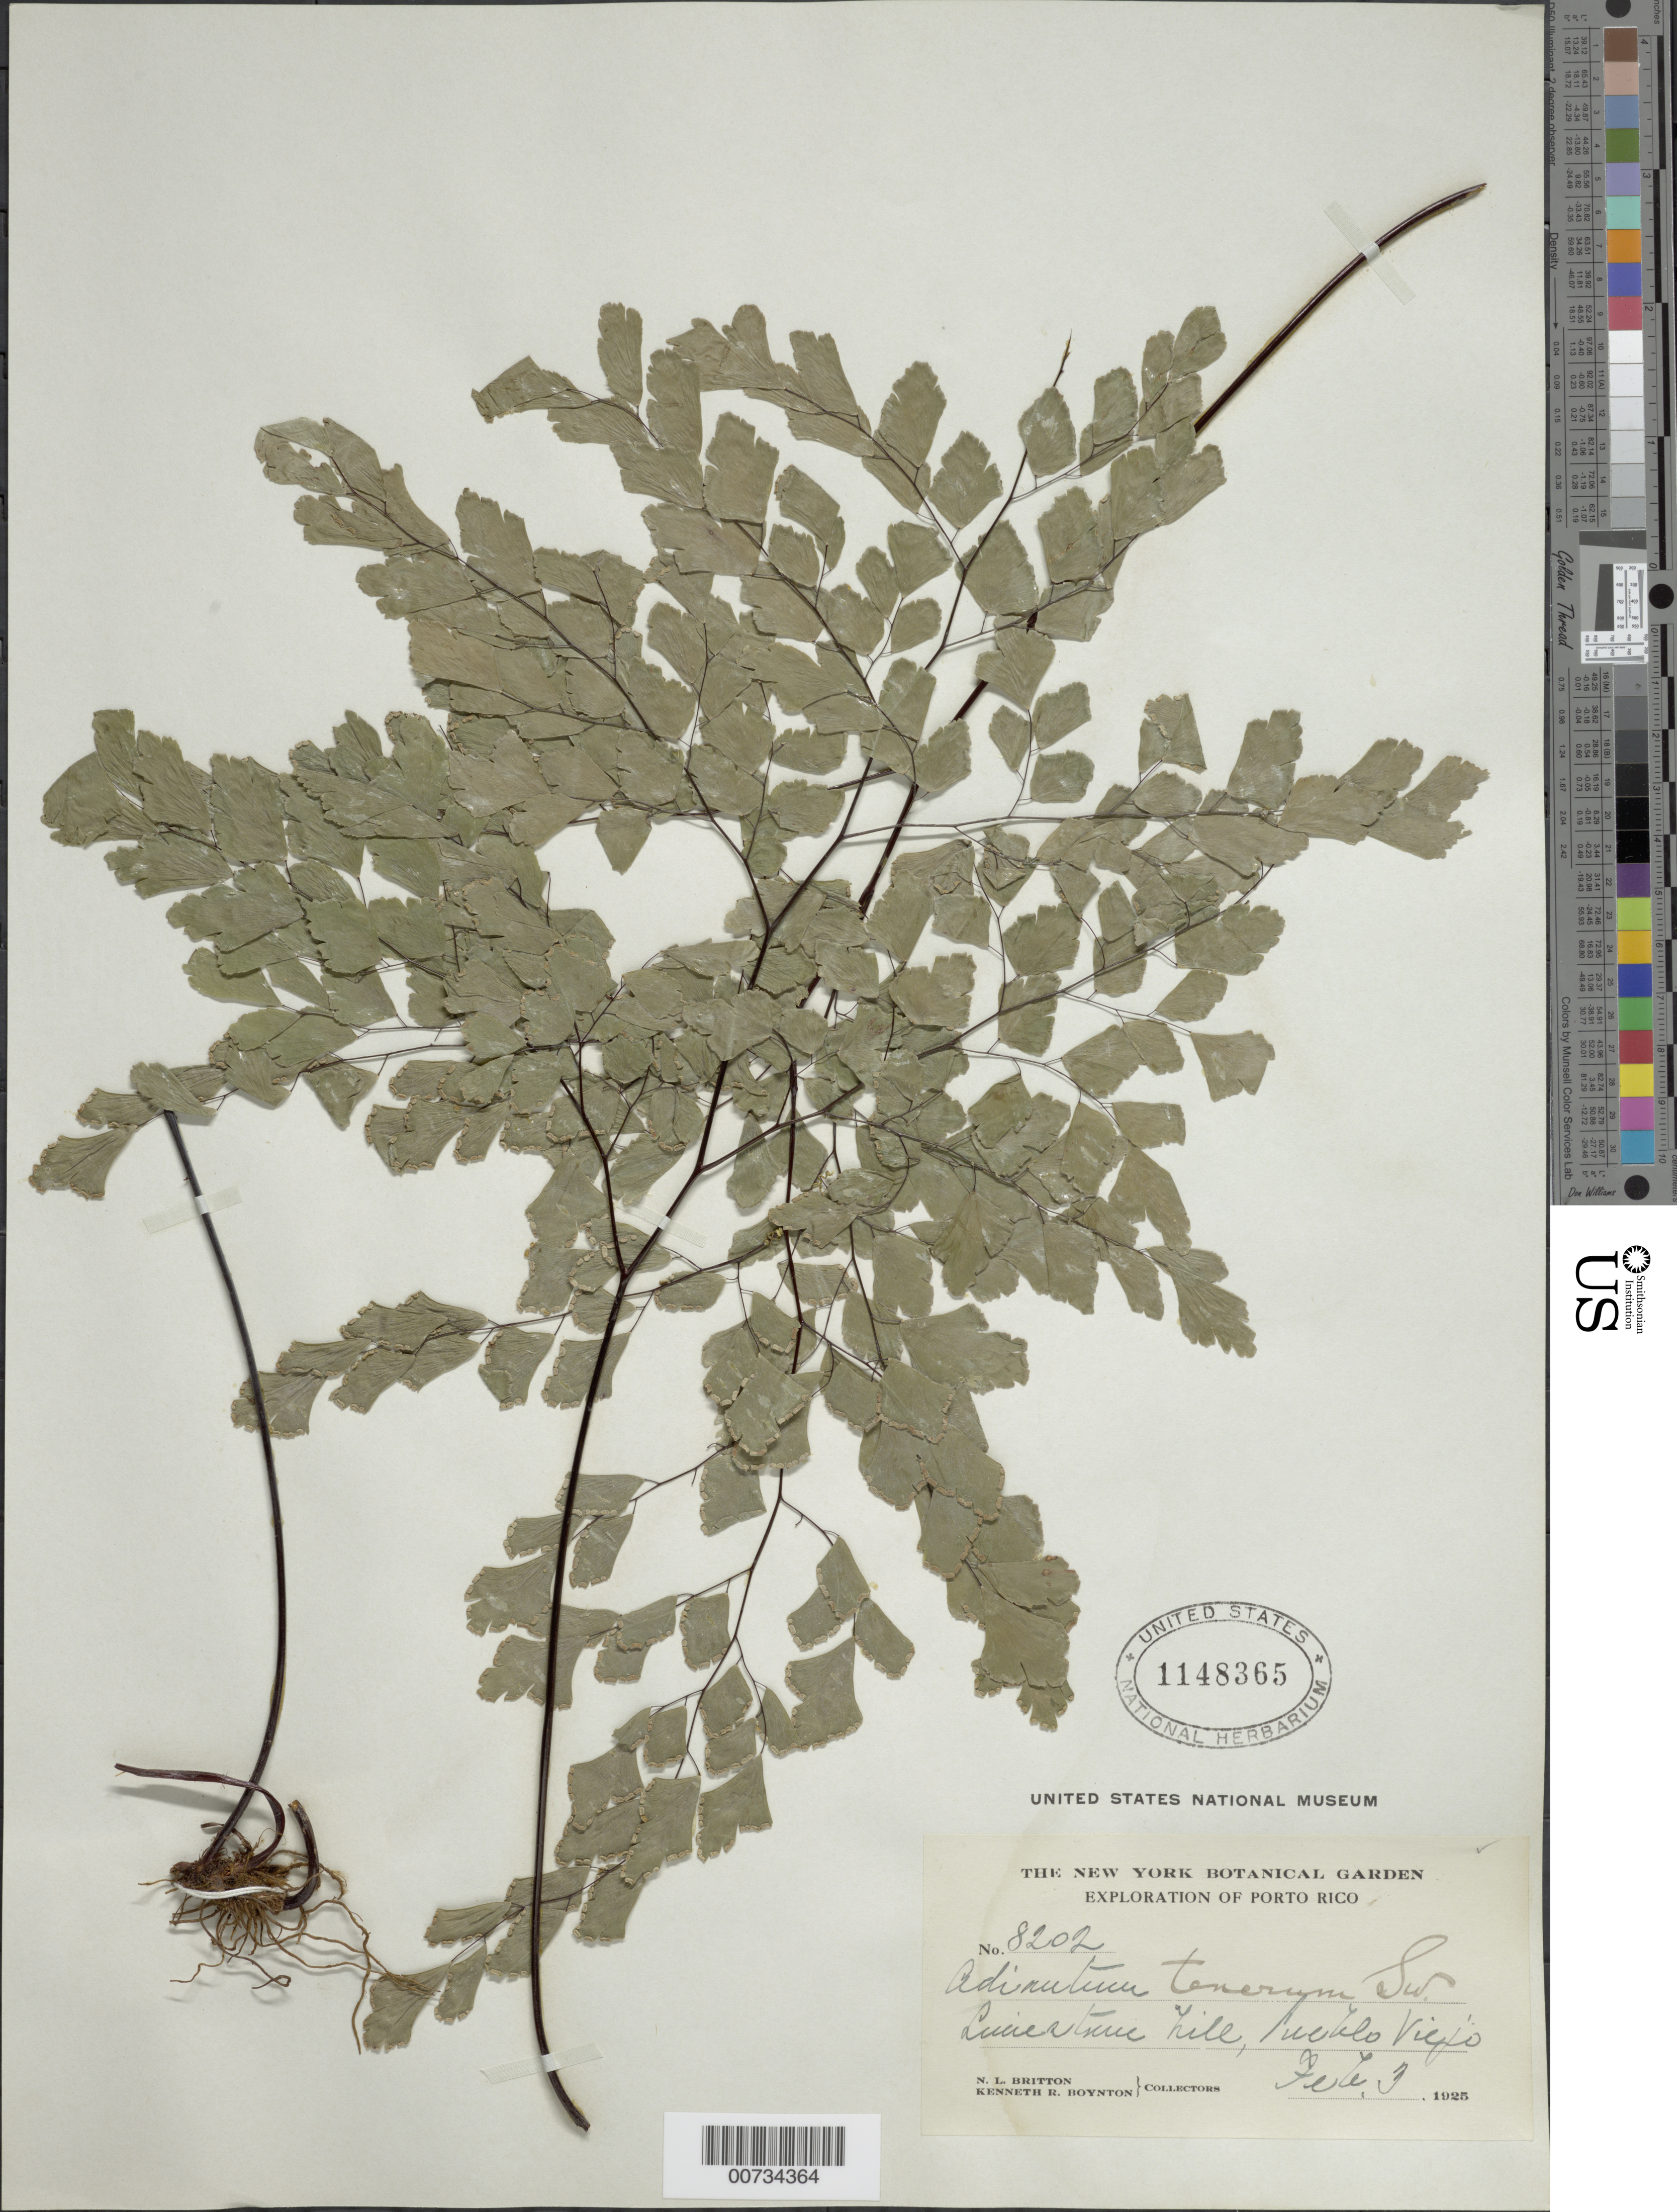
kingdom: Plantae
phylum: Tracheophyta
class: Polypodiopsida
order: Polypodiales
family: Pteridaceae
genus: Adiantum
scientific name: Adiantum tenerum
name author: Sw.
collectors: N. Britton & K. Boynton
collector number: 8202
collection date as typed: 03 Feb 1925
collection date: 1925-02-03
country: Puerto Rico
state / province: Guaynabo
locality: Pueblo Viejo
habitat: Limestone hill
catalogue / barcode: US 1148365